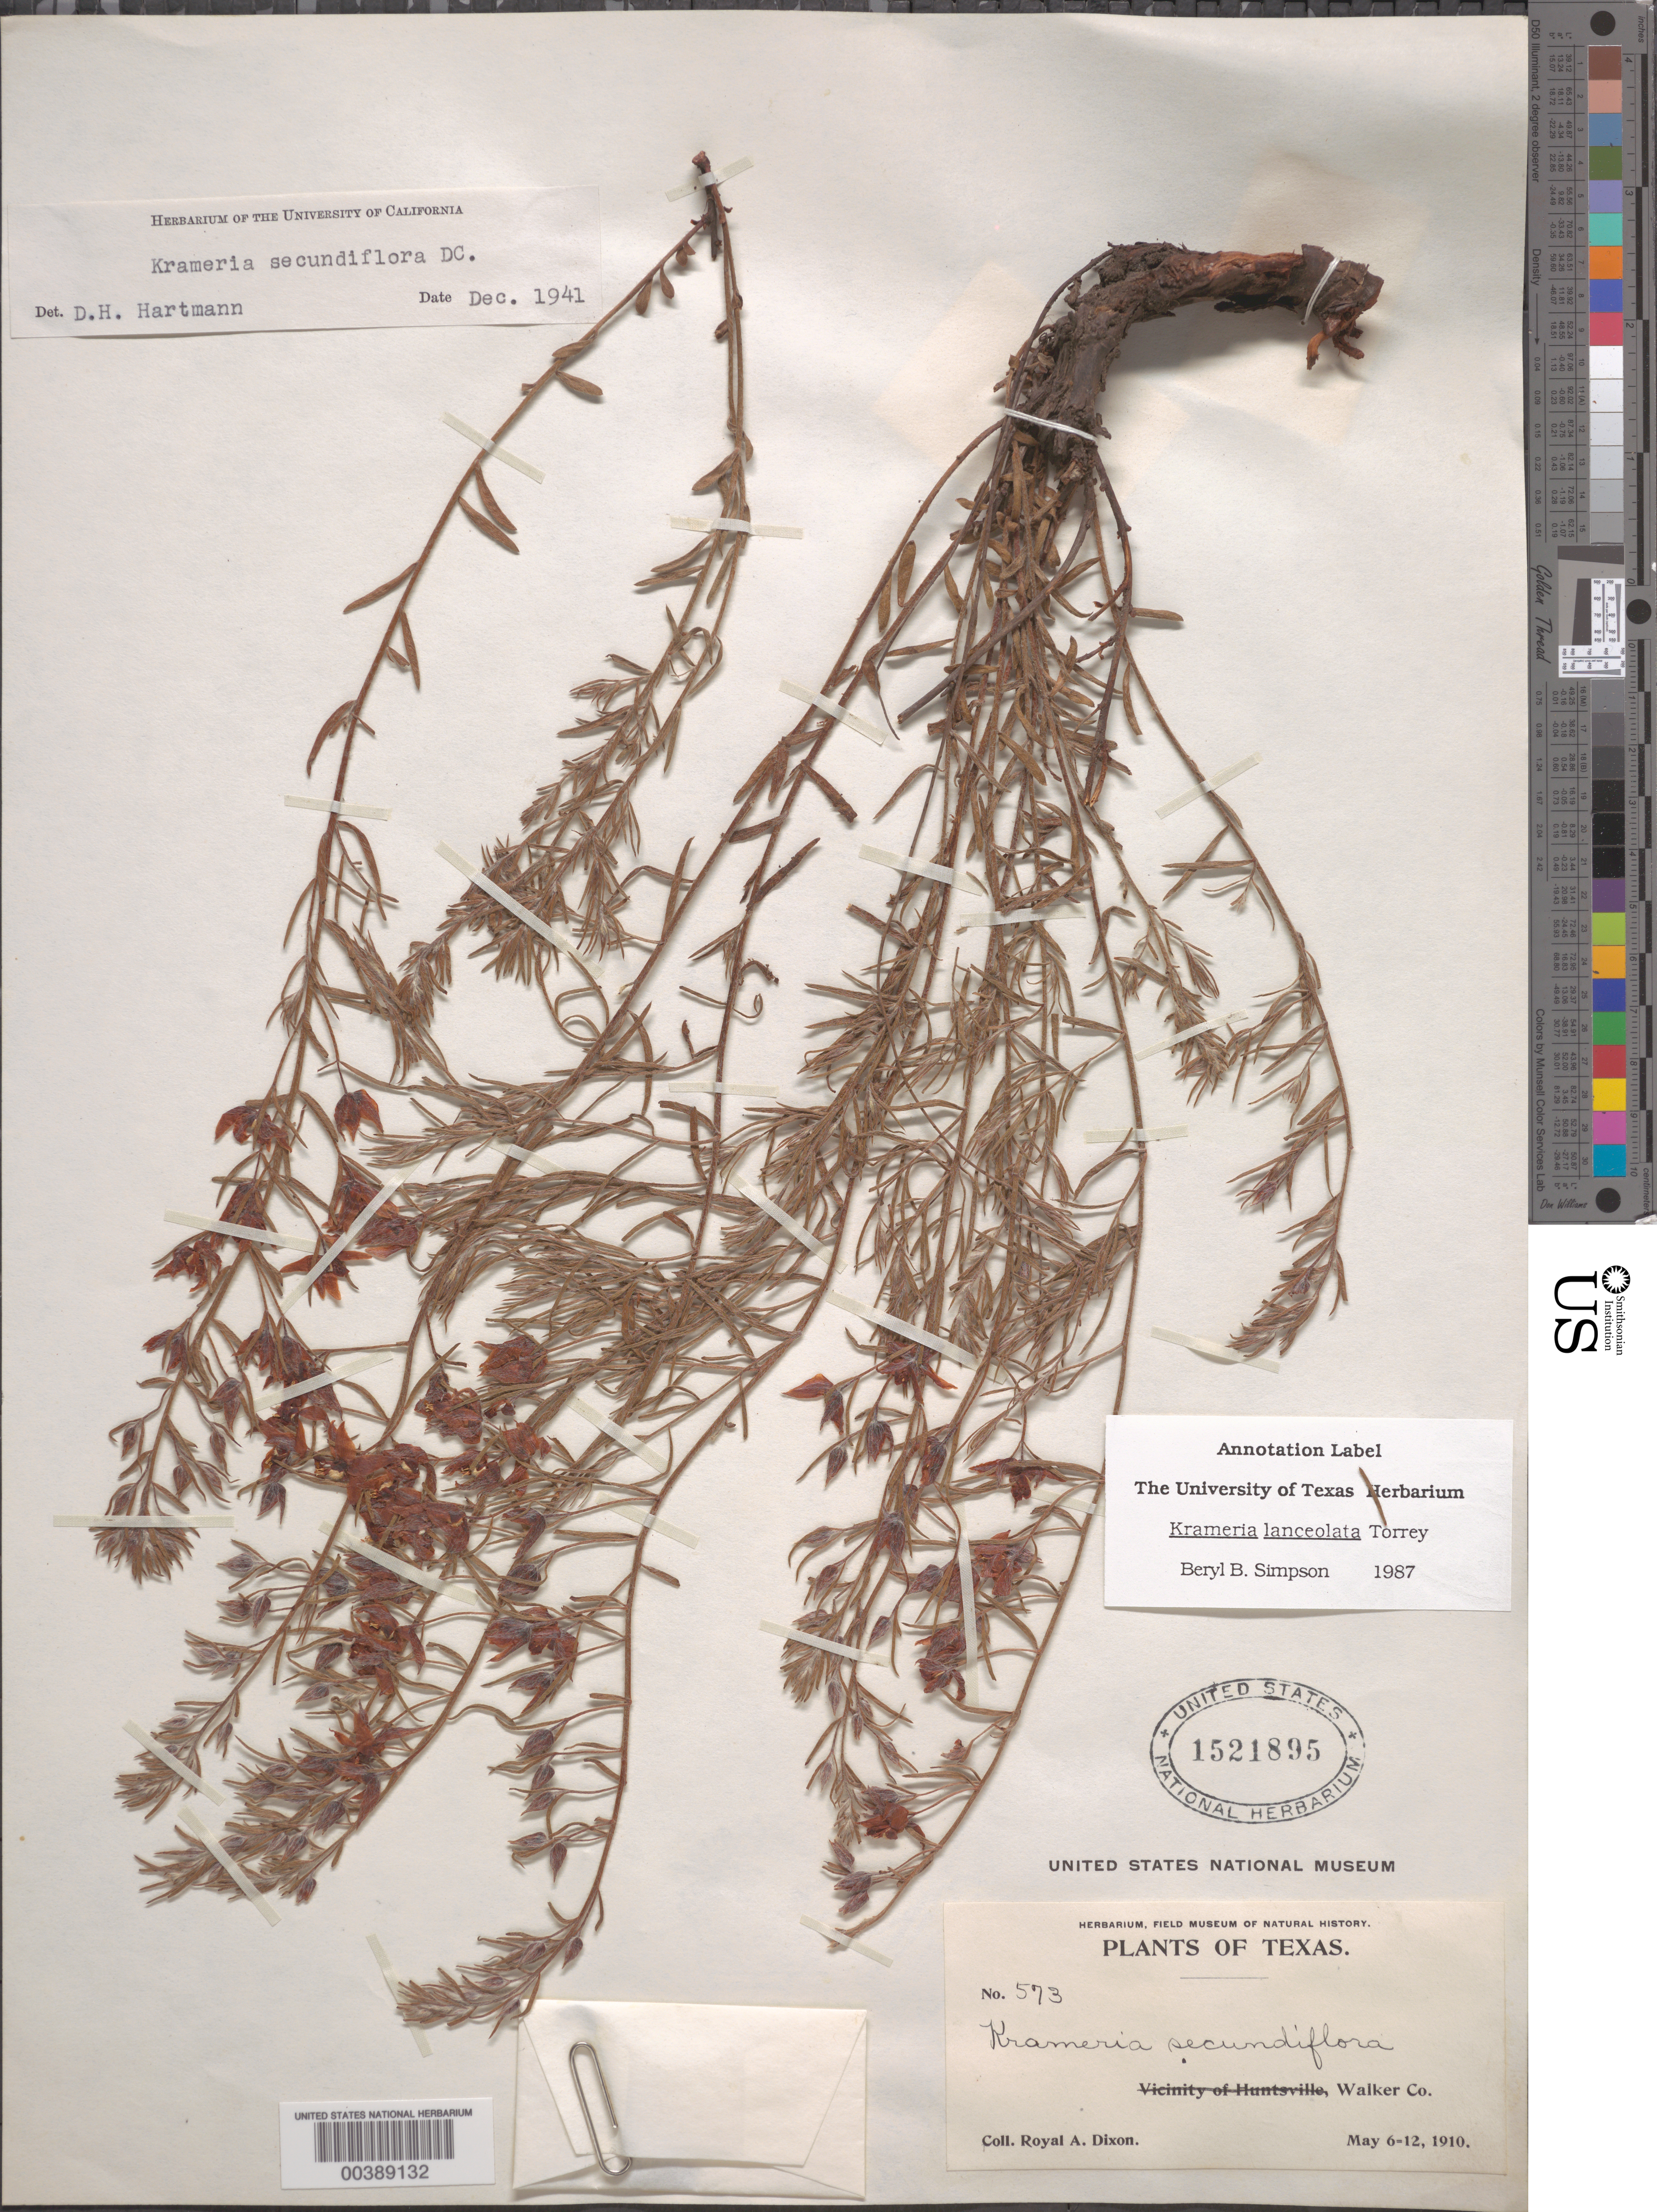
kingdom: Plantae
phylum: Tracheophyta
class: Magnoliopsida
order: Zygophyllales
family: Krameriaceae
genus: Krameria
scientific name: Krameria lanceolata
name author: Torr.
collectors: R. A. Dixon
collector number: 573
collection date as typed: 06 May 1910 to 12 May 1910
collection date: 1910-05-06/1910-05-12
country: United States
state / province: Texas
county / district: Walker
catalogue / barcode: US 1521895